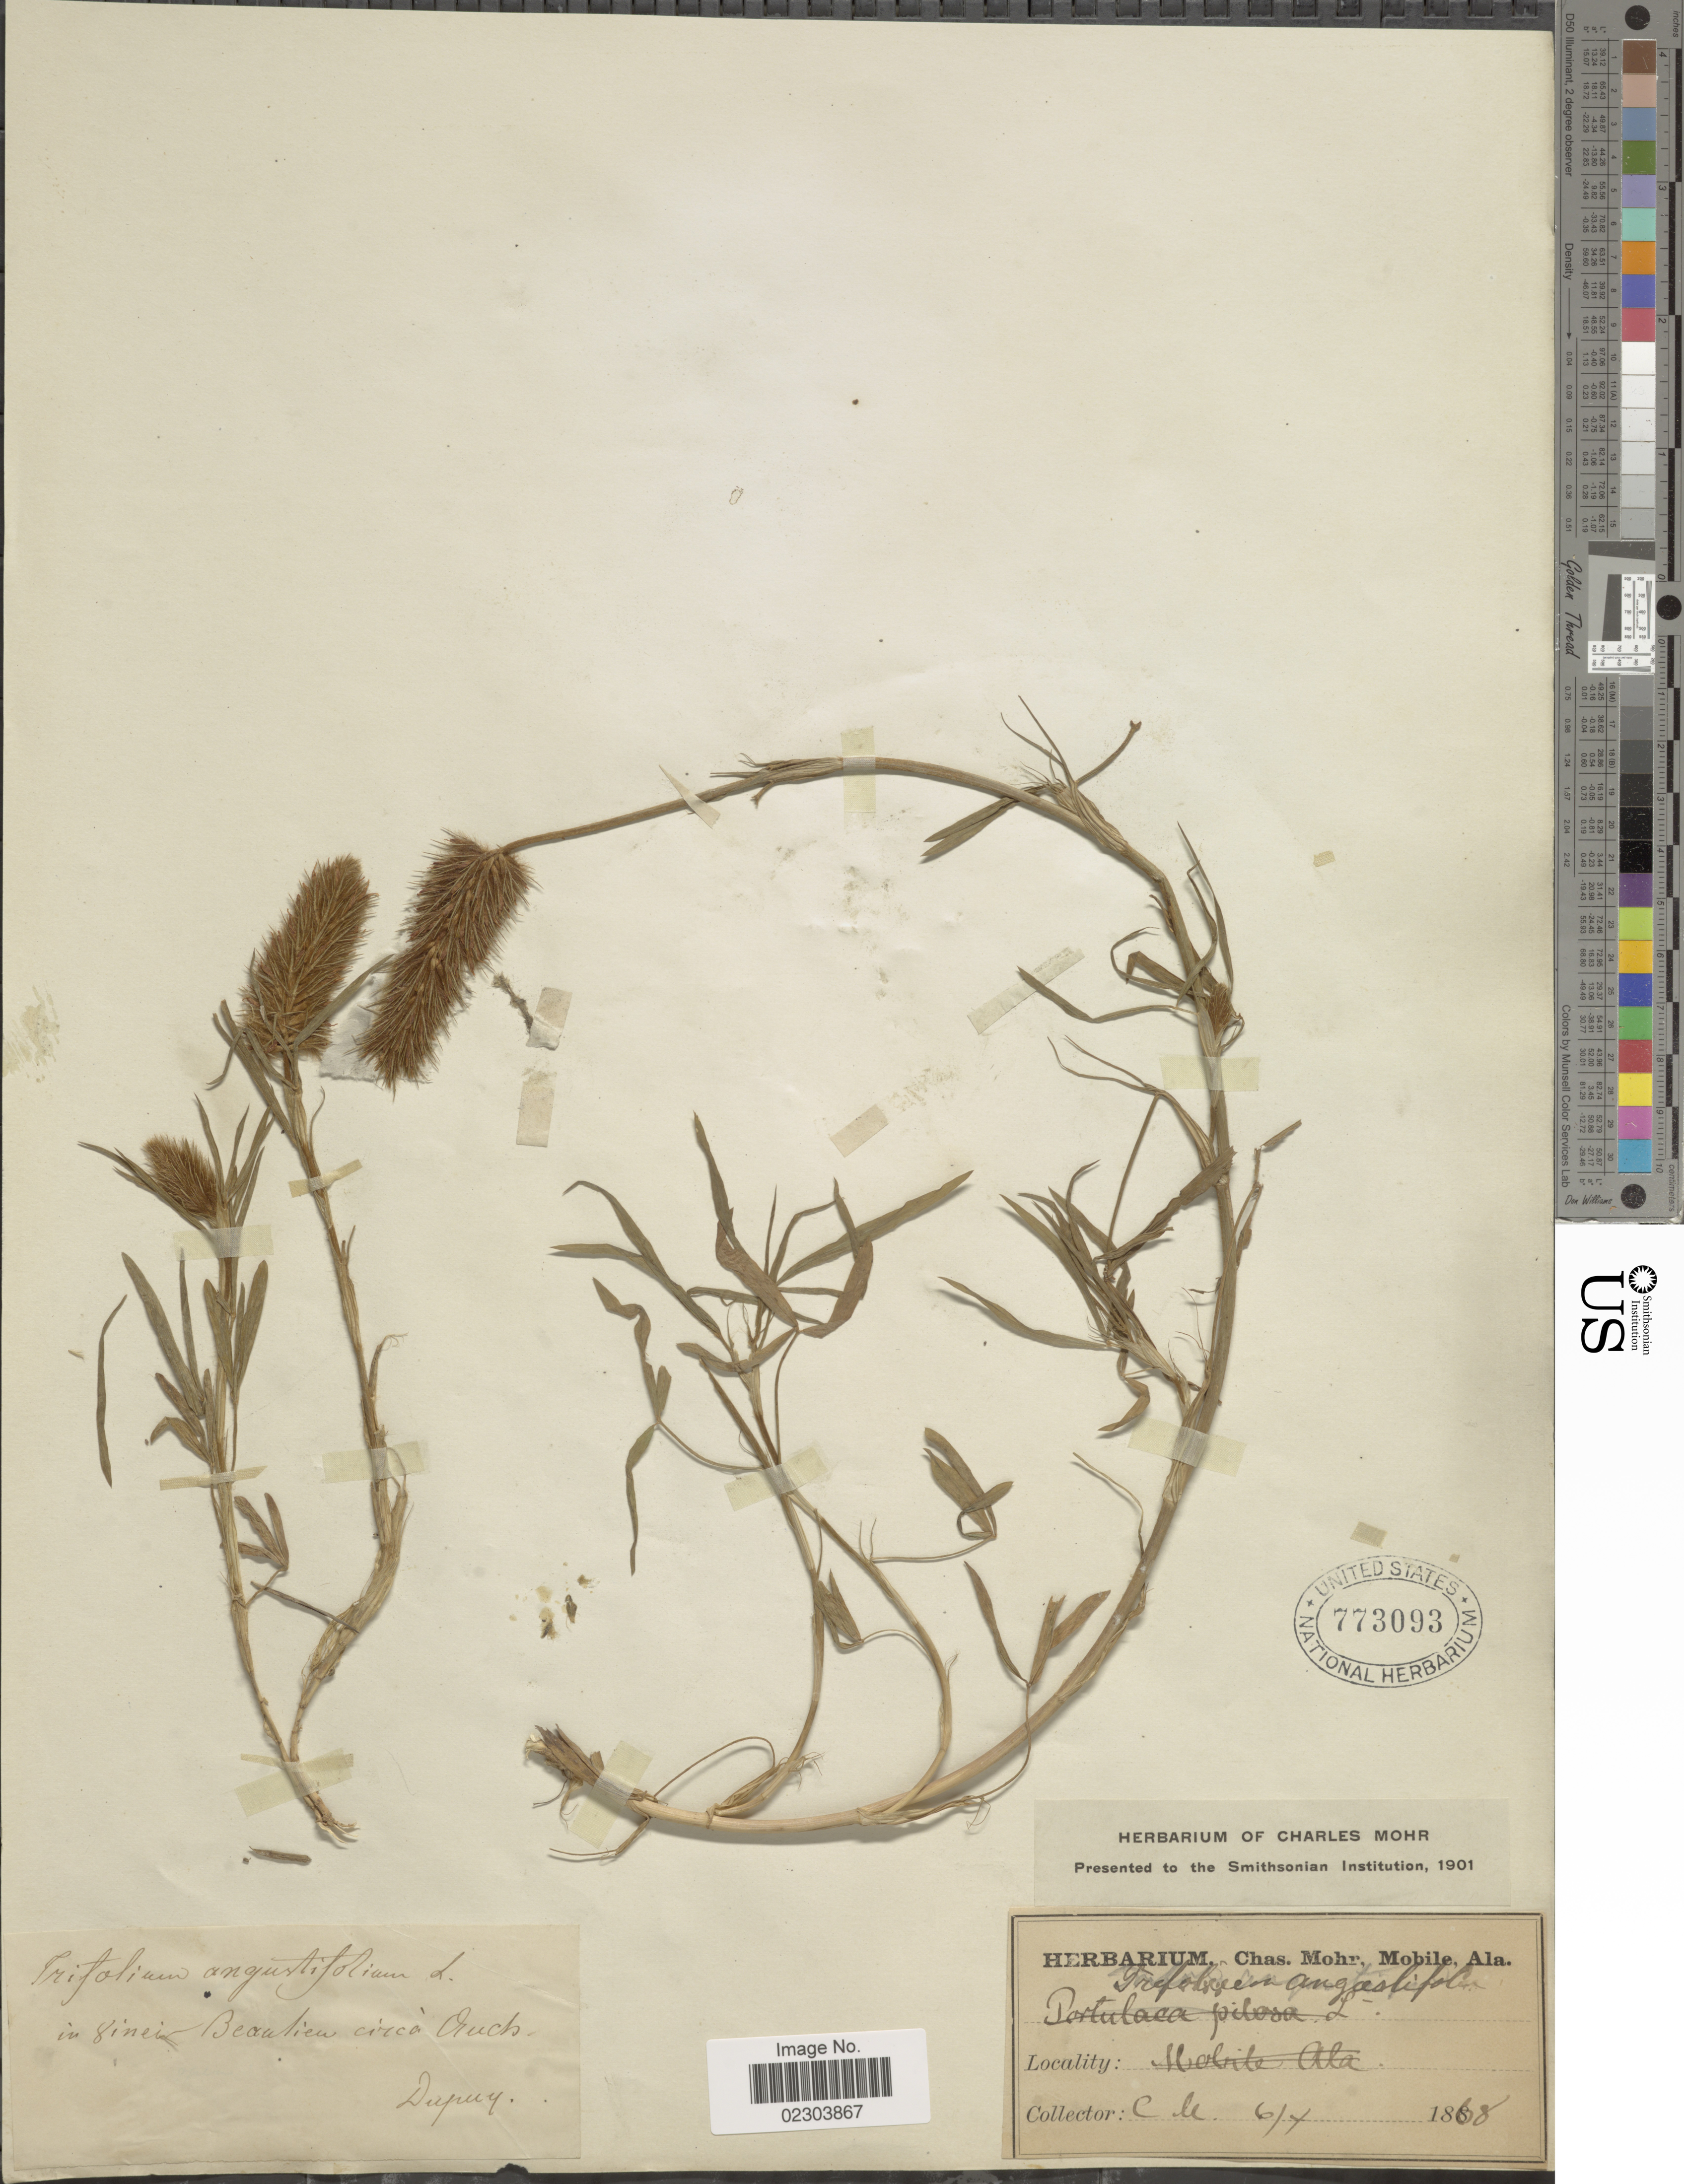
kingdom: Plantae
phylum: Tracheophyta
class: Magnoliopsida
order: Fabales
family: Fabaceae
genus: Trifolium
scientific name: Trifolium angustifolium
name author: L.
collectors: C. T. Mohr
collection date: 1868-10-06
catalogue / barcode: US 773093